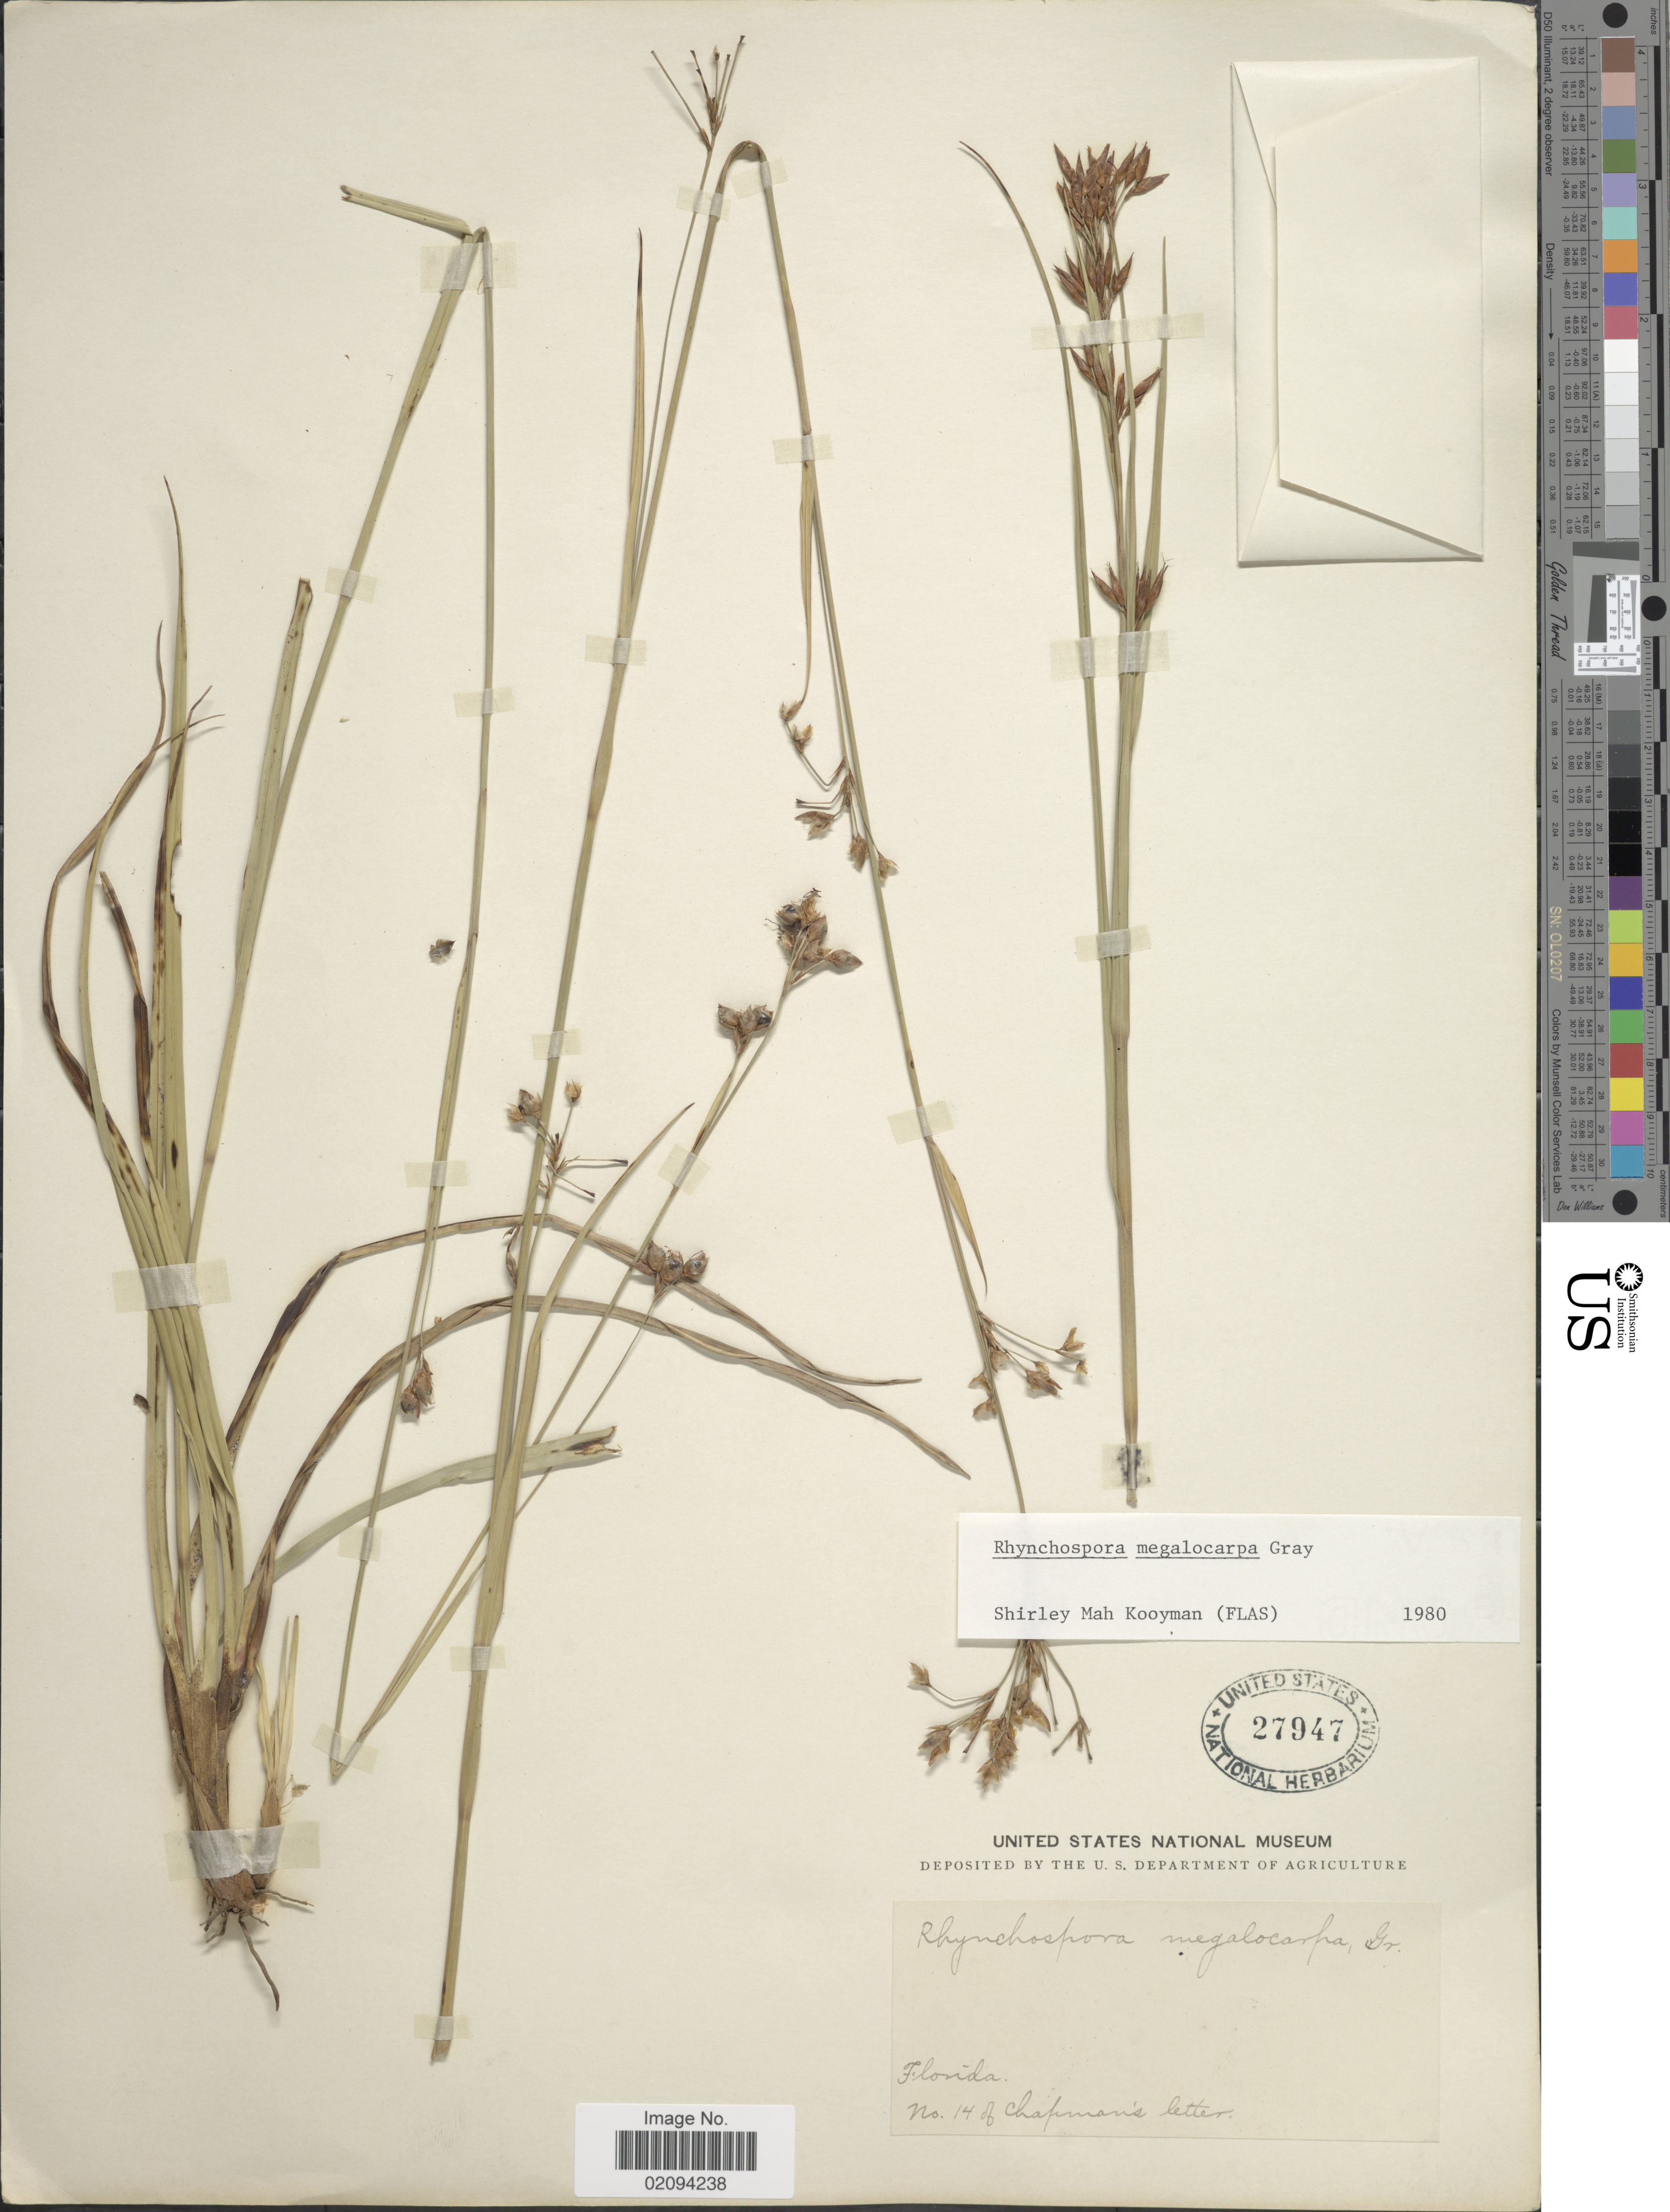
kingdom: Plantae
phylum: Tracheophyta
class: Liliopsida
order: Poales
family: Cyperaceae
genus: Rhynchospora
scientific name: Rhynchospora megalocarpa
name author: A. Gray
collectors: Chapman's letter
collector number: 14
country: United States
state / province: Florida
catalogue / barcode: US 27947